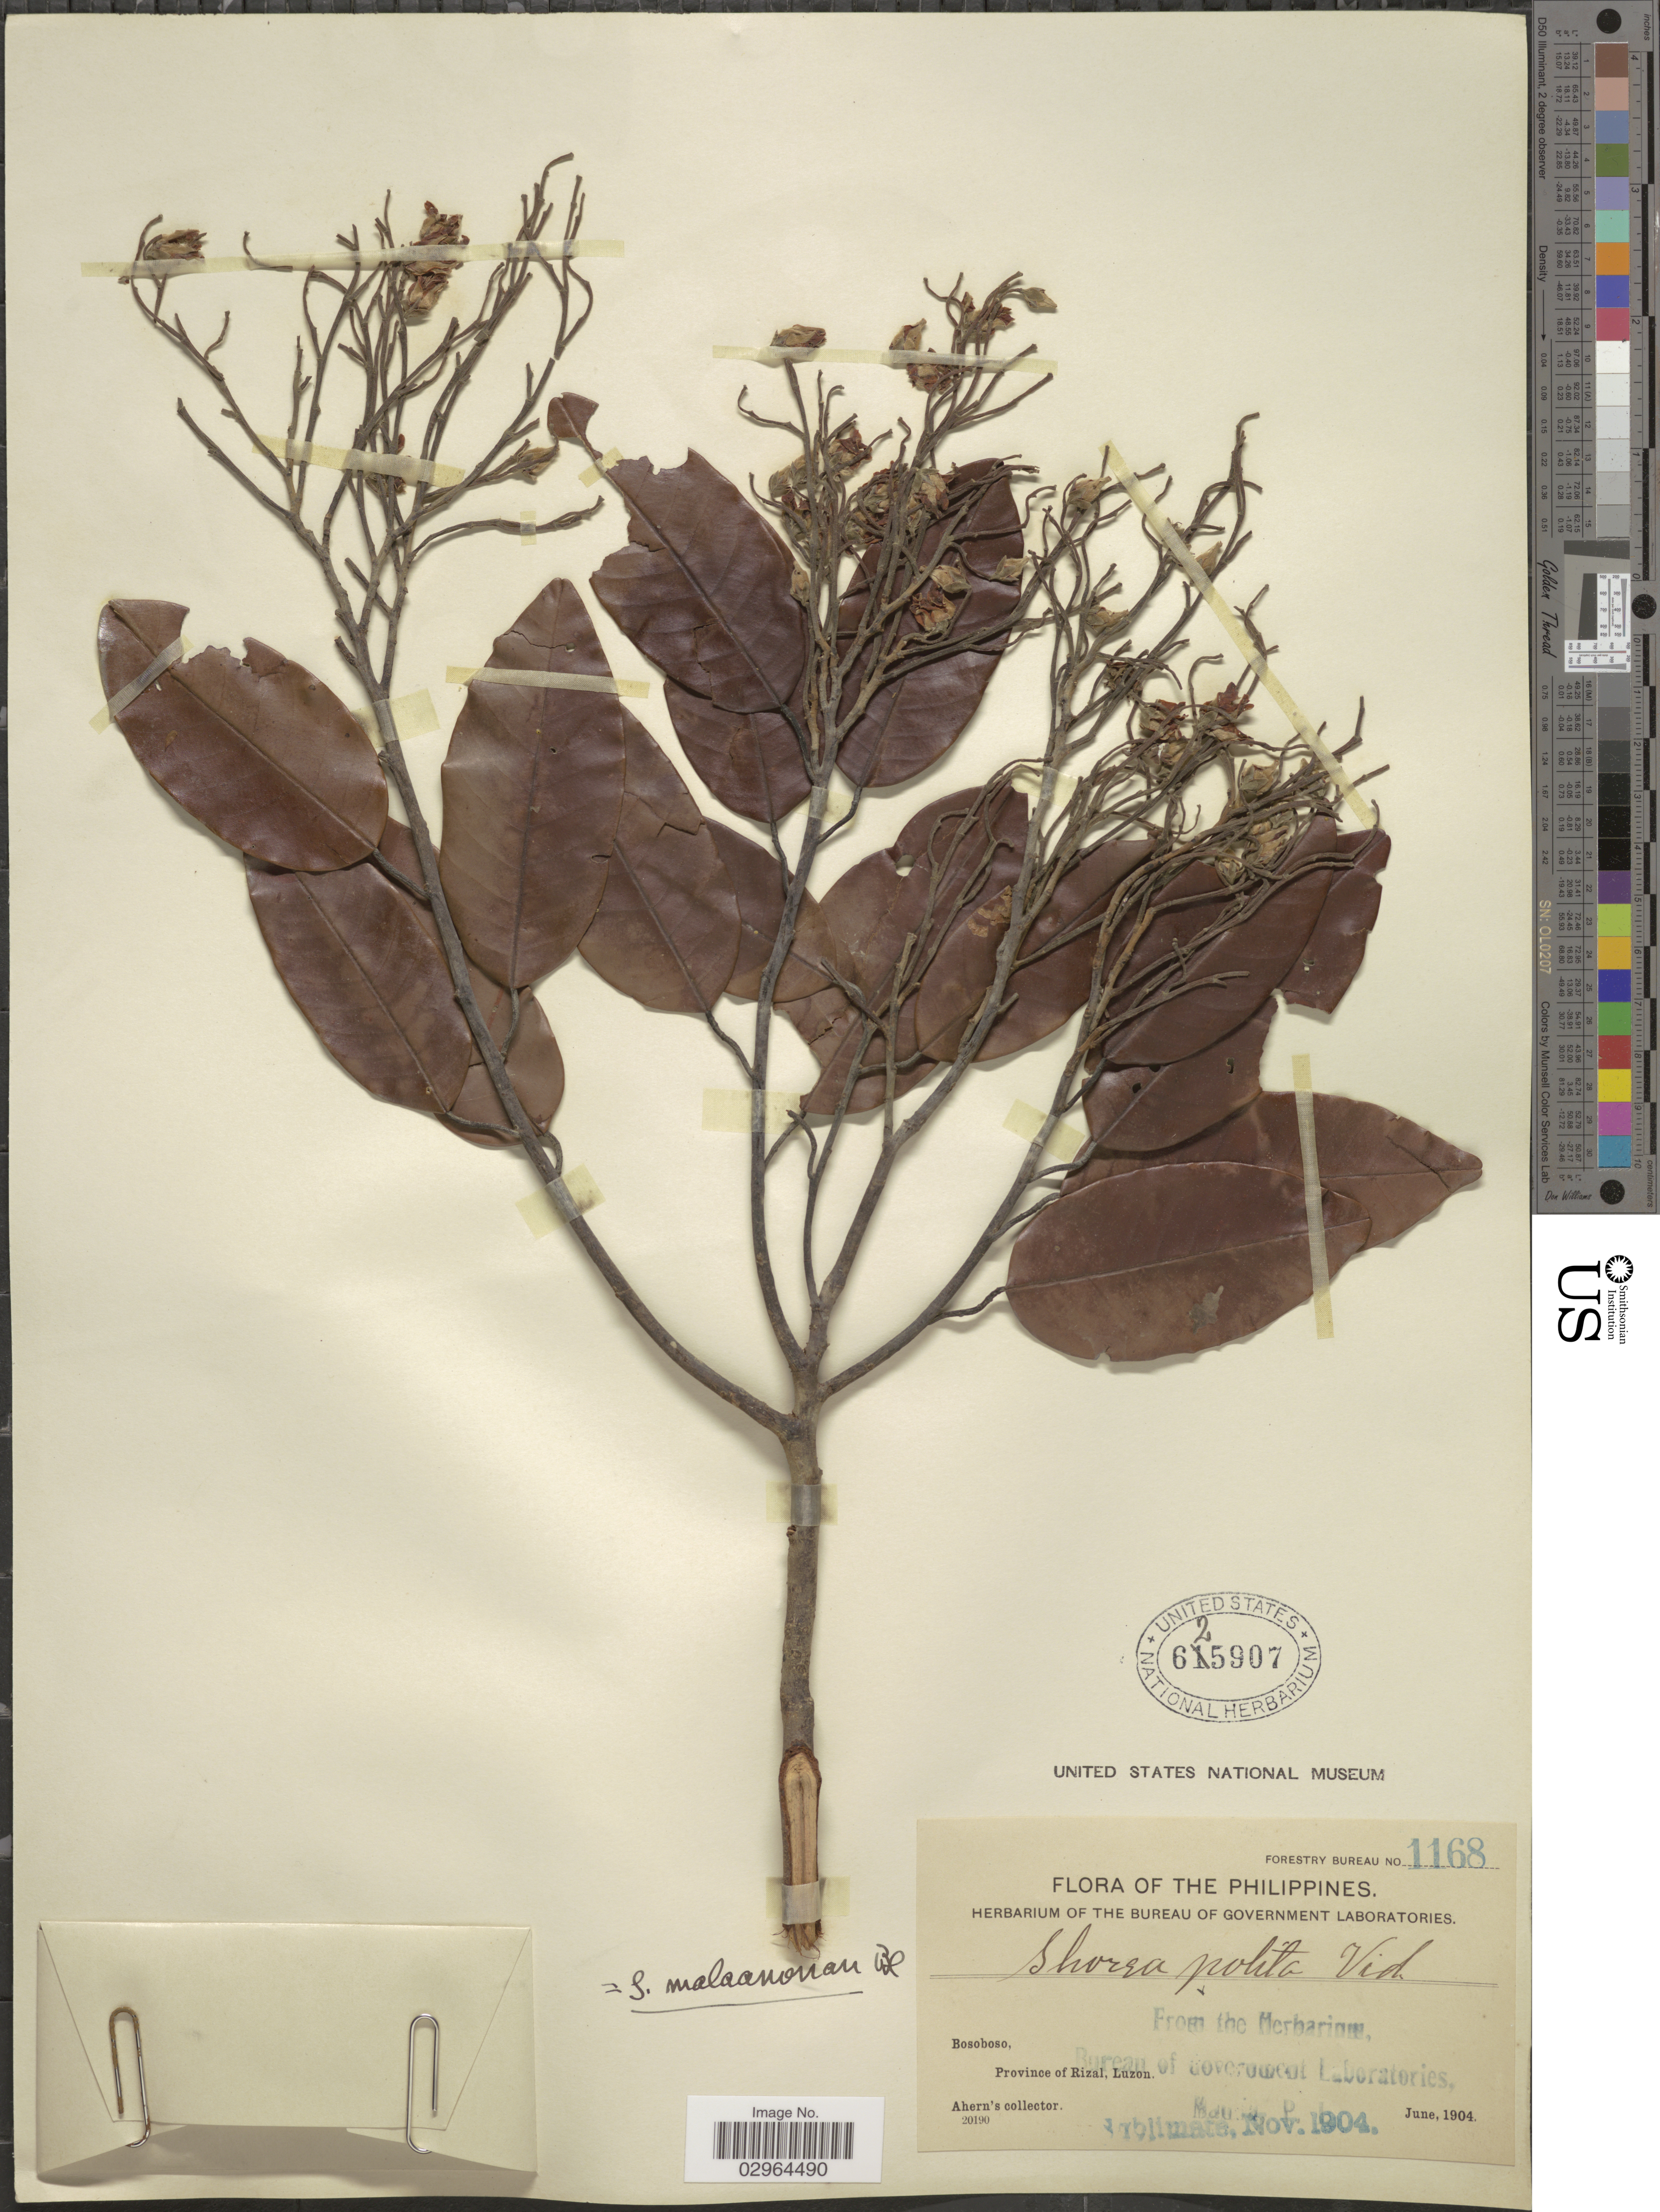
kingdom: Plantae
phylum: Tracheophyta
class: Magnoliopsida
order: Malvales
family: Dipterocarpaceae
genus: Anthoshorea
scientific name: Anthoshorea polita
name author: (S. Vidal) P.S. Ashton & J. Heck.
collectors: Ahern's collector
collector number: Forestry Bureau 1168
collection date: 1904-06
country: Philippines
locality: Bosoboso, Province of Rizal, Luzon.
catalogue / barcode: US 625907